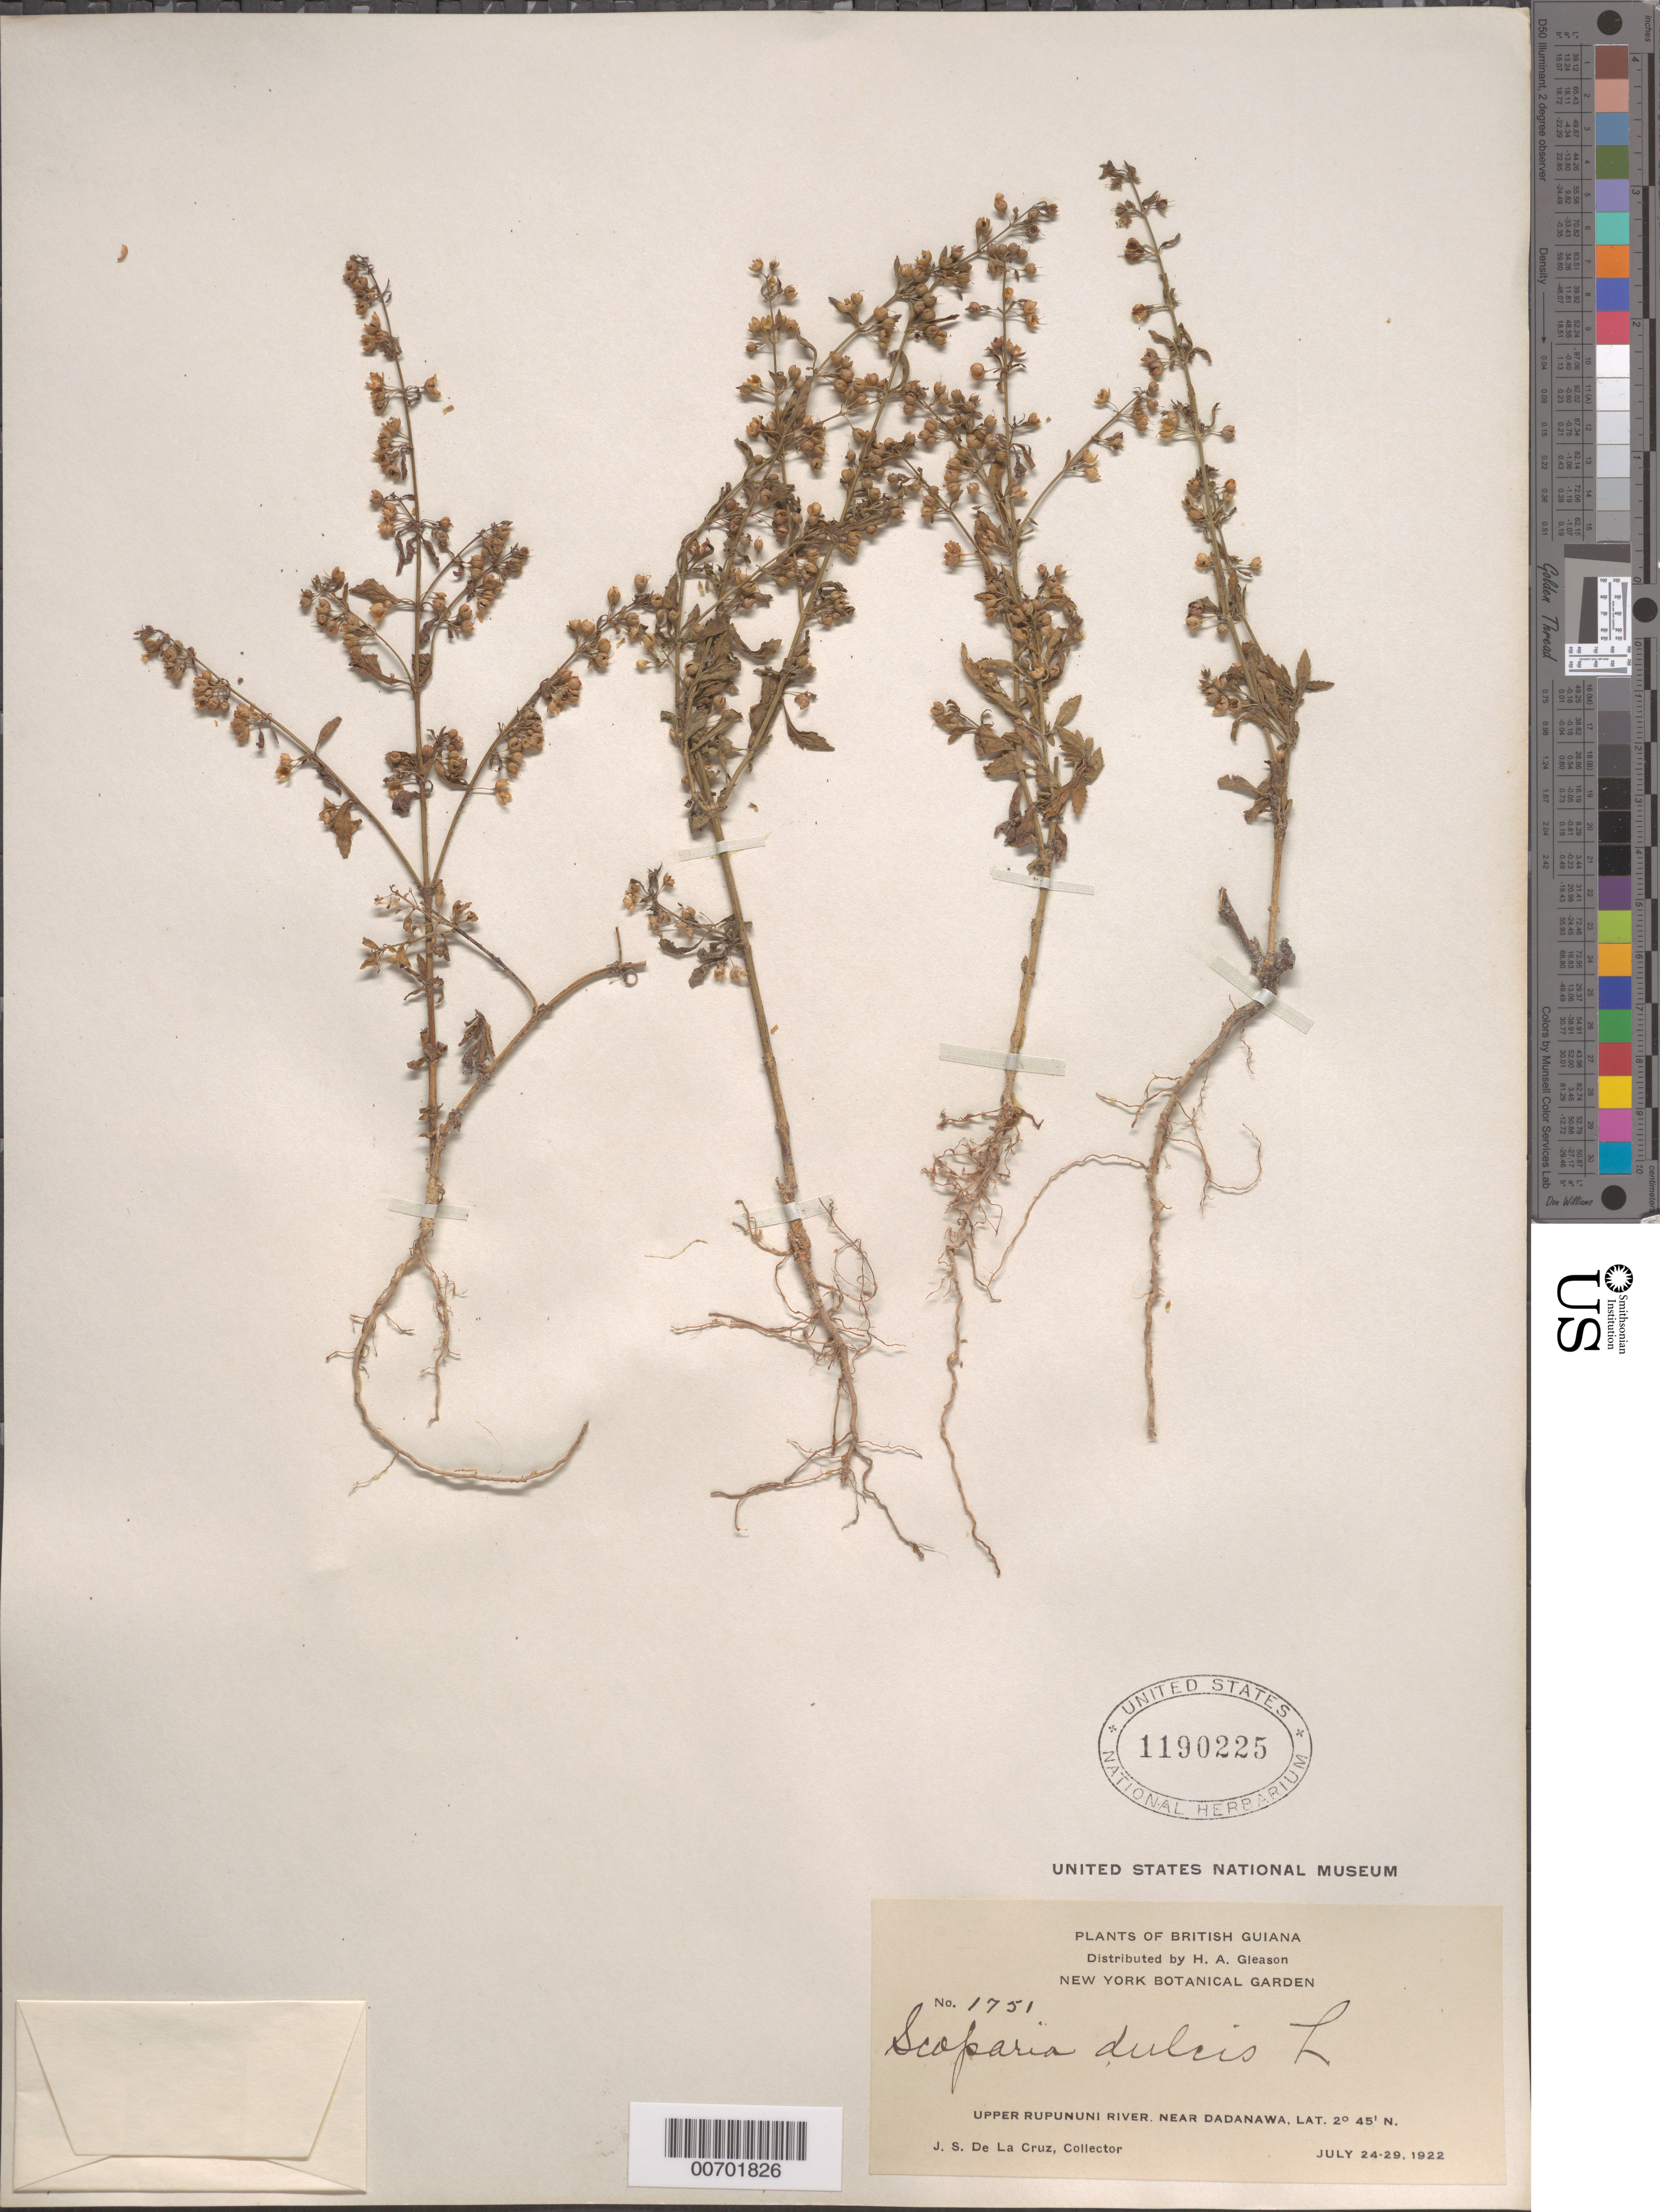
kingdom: Plantae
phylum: Tracheophyta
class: Magnoliopsida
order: Lamiales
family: Plantaginaceae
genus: Scoparia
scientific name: Scoparia dulcis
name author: L.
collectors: J. S. de la Cruz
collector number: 1751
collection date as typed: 24-Jul-22 to 29-Jul-22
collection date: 1922-07-24/1922-07-29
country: Guyana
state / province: U. Takutu-U. Essequibo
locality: Dadanawa, near, upper Rupununi R.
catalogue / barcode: US 1190225